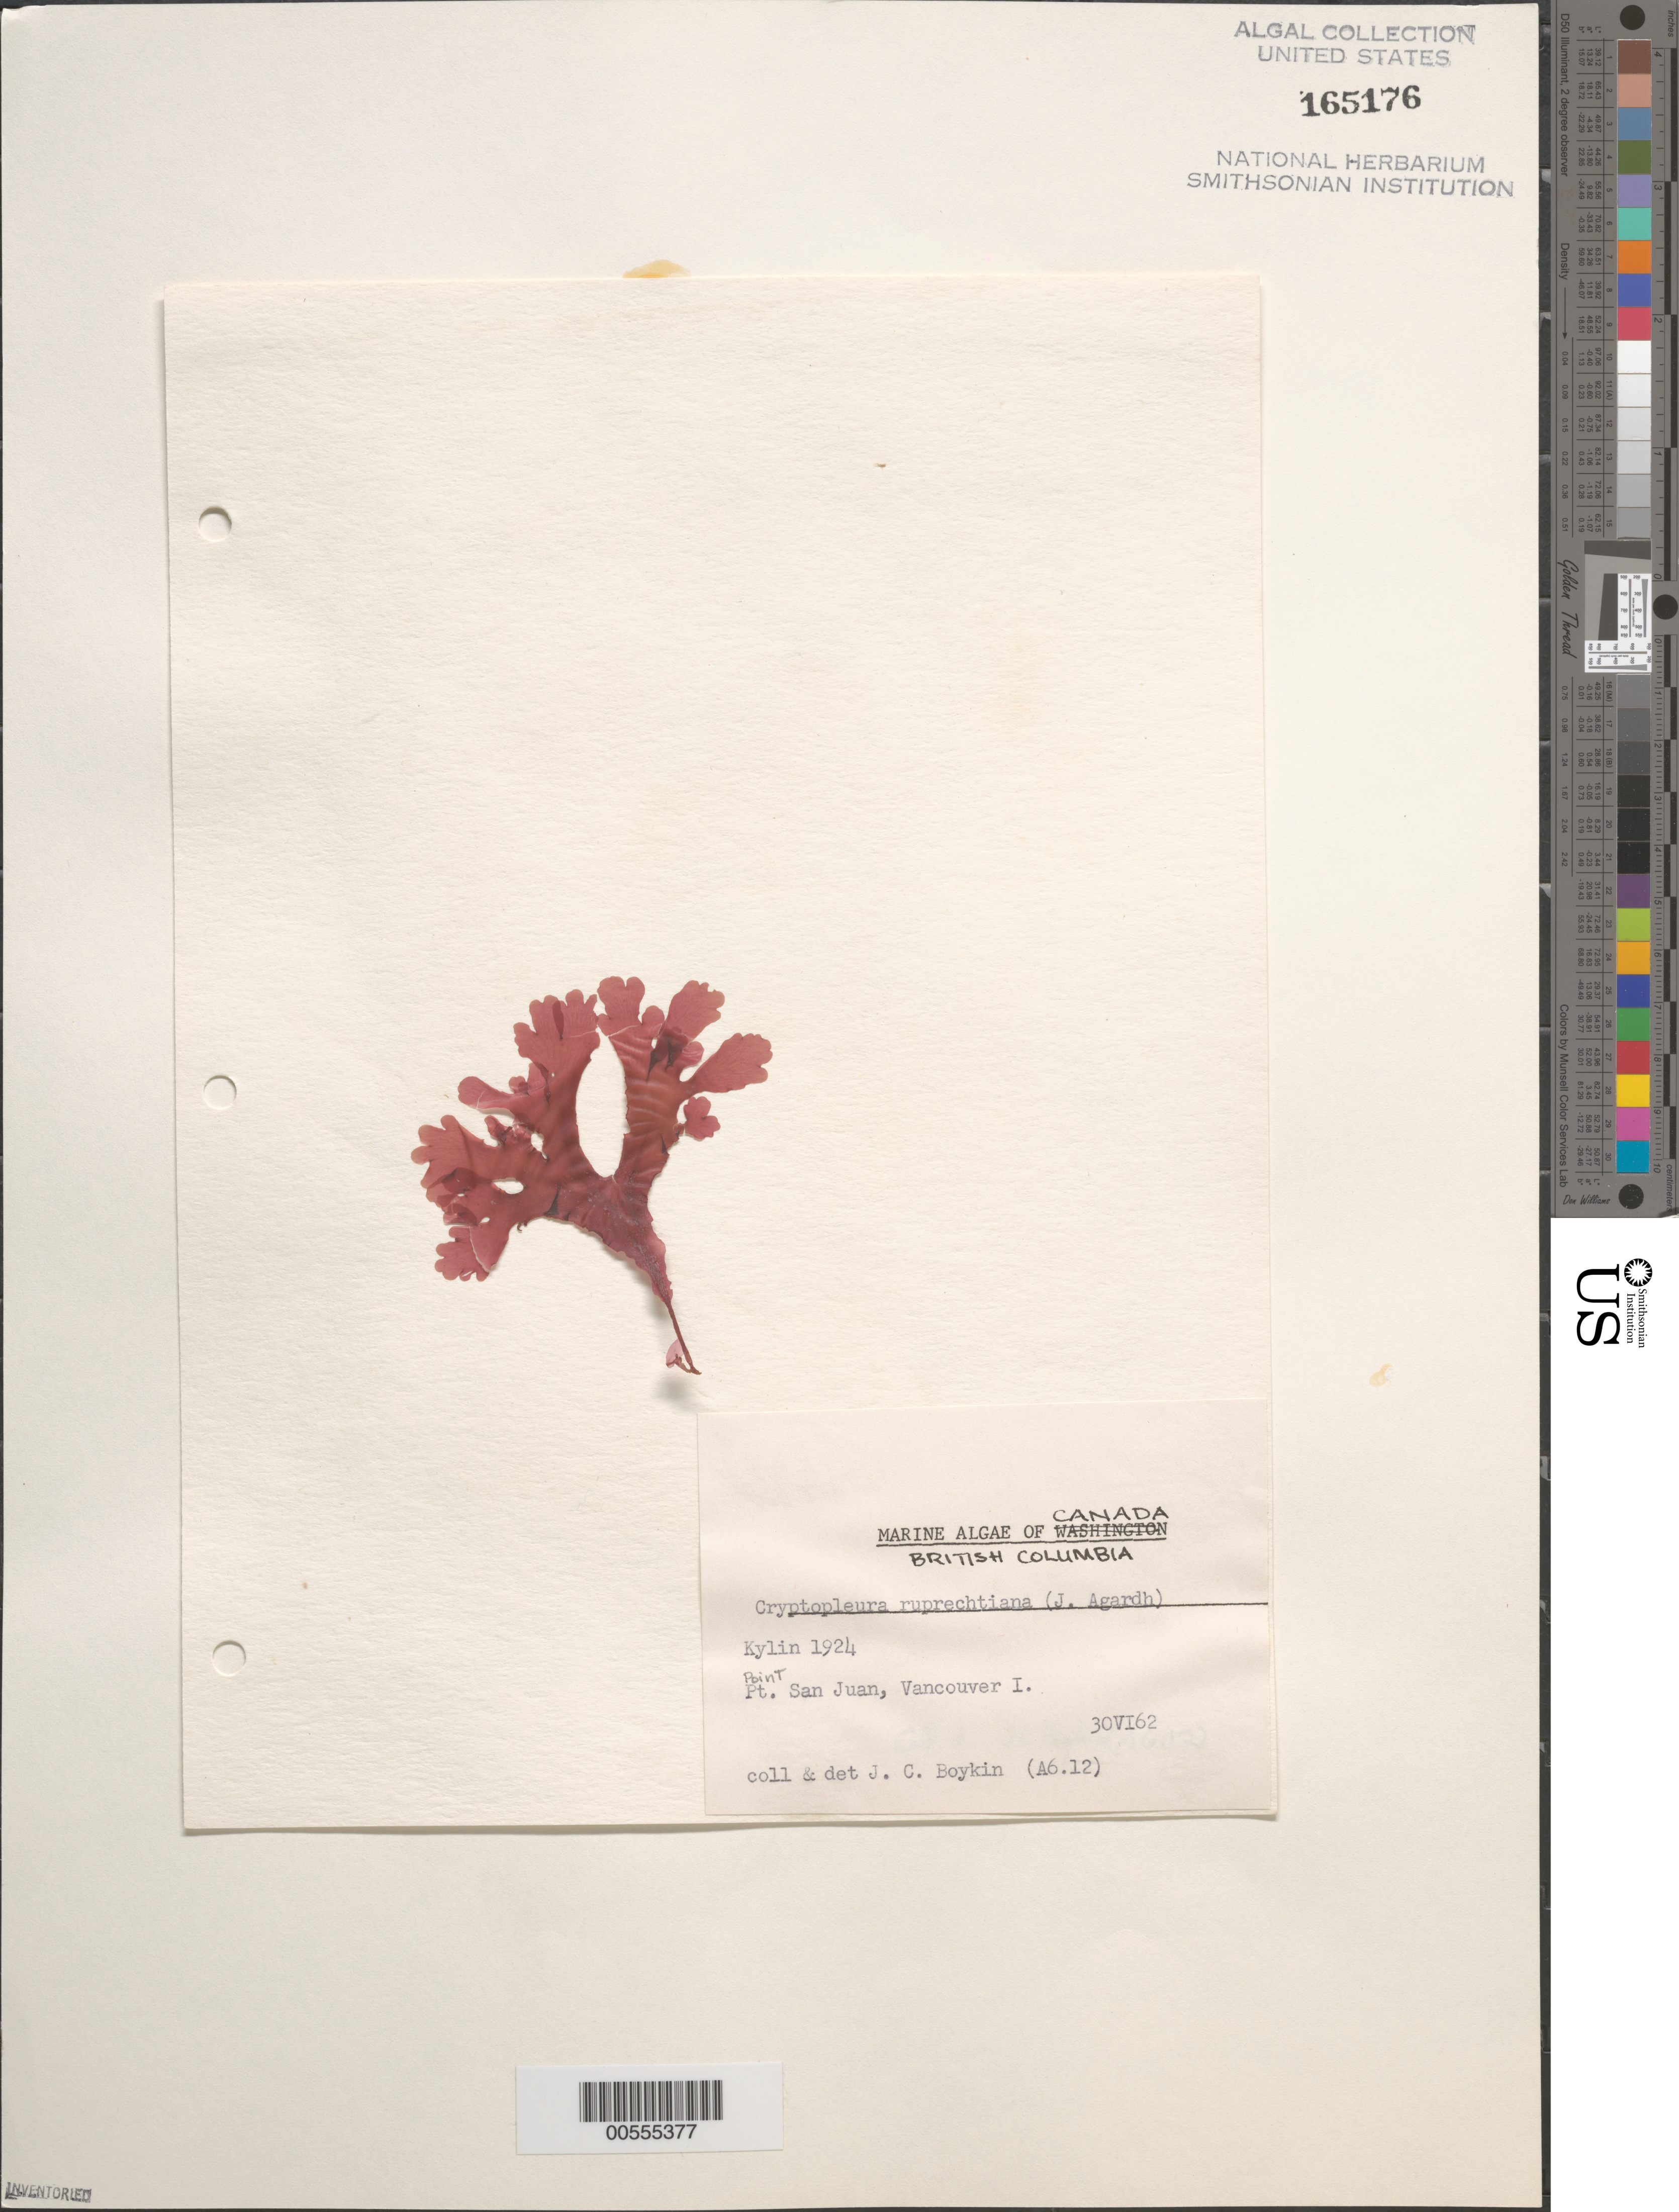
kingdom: Plantae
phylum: Rhodophyta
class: Florideophyceae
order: Ceramiales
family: Delesseriaceae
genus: Cryptopleura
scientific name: Cryptopleura ruprechtiana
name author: (J. Agardh) Kylin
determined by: Boykin, J. C.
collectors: J. Boykin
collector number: A6.12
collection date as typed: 30 Jun 1962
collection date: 1962-06-30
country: Canada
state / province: British Columbia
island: Vancouver Island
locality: Point San Juan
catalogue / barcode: US 165176